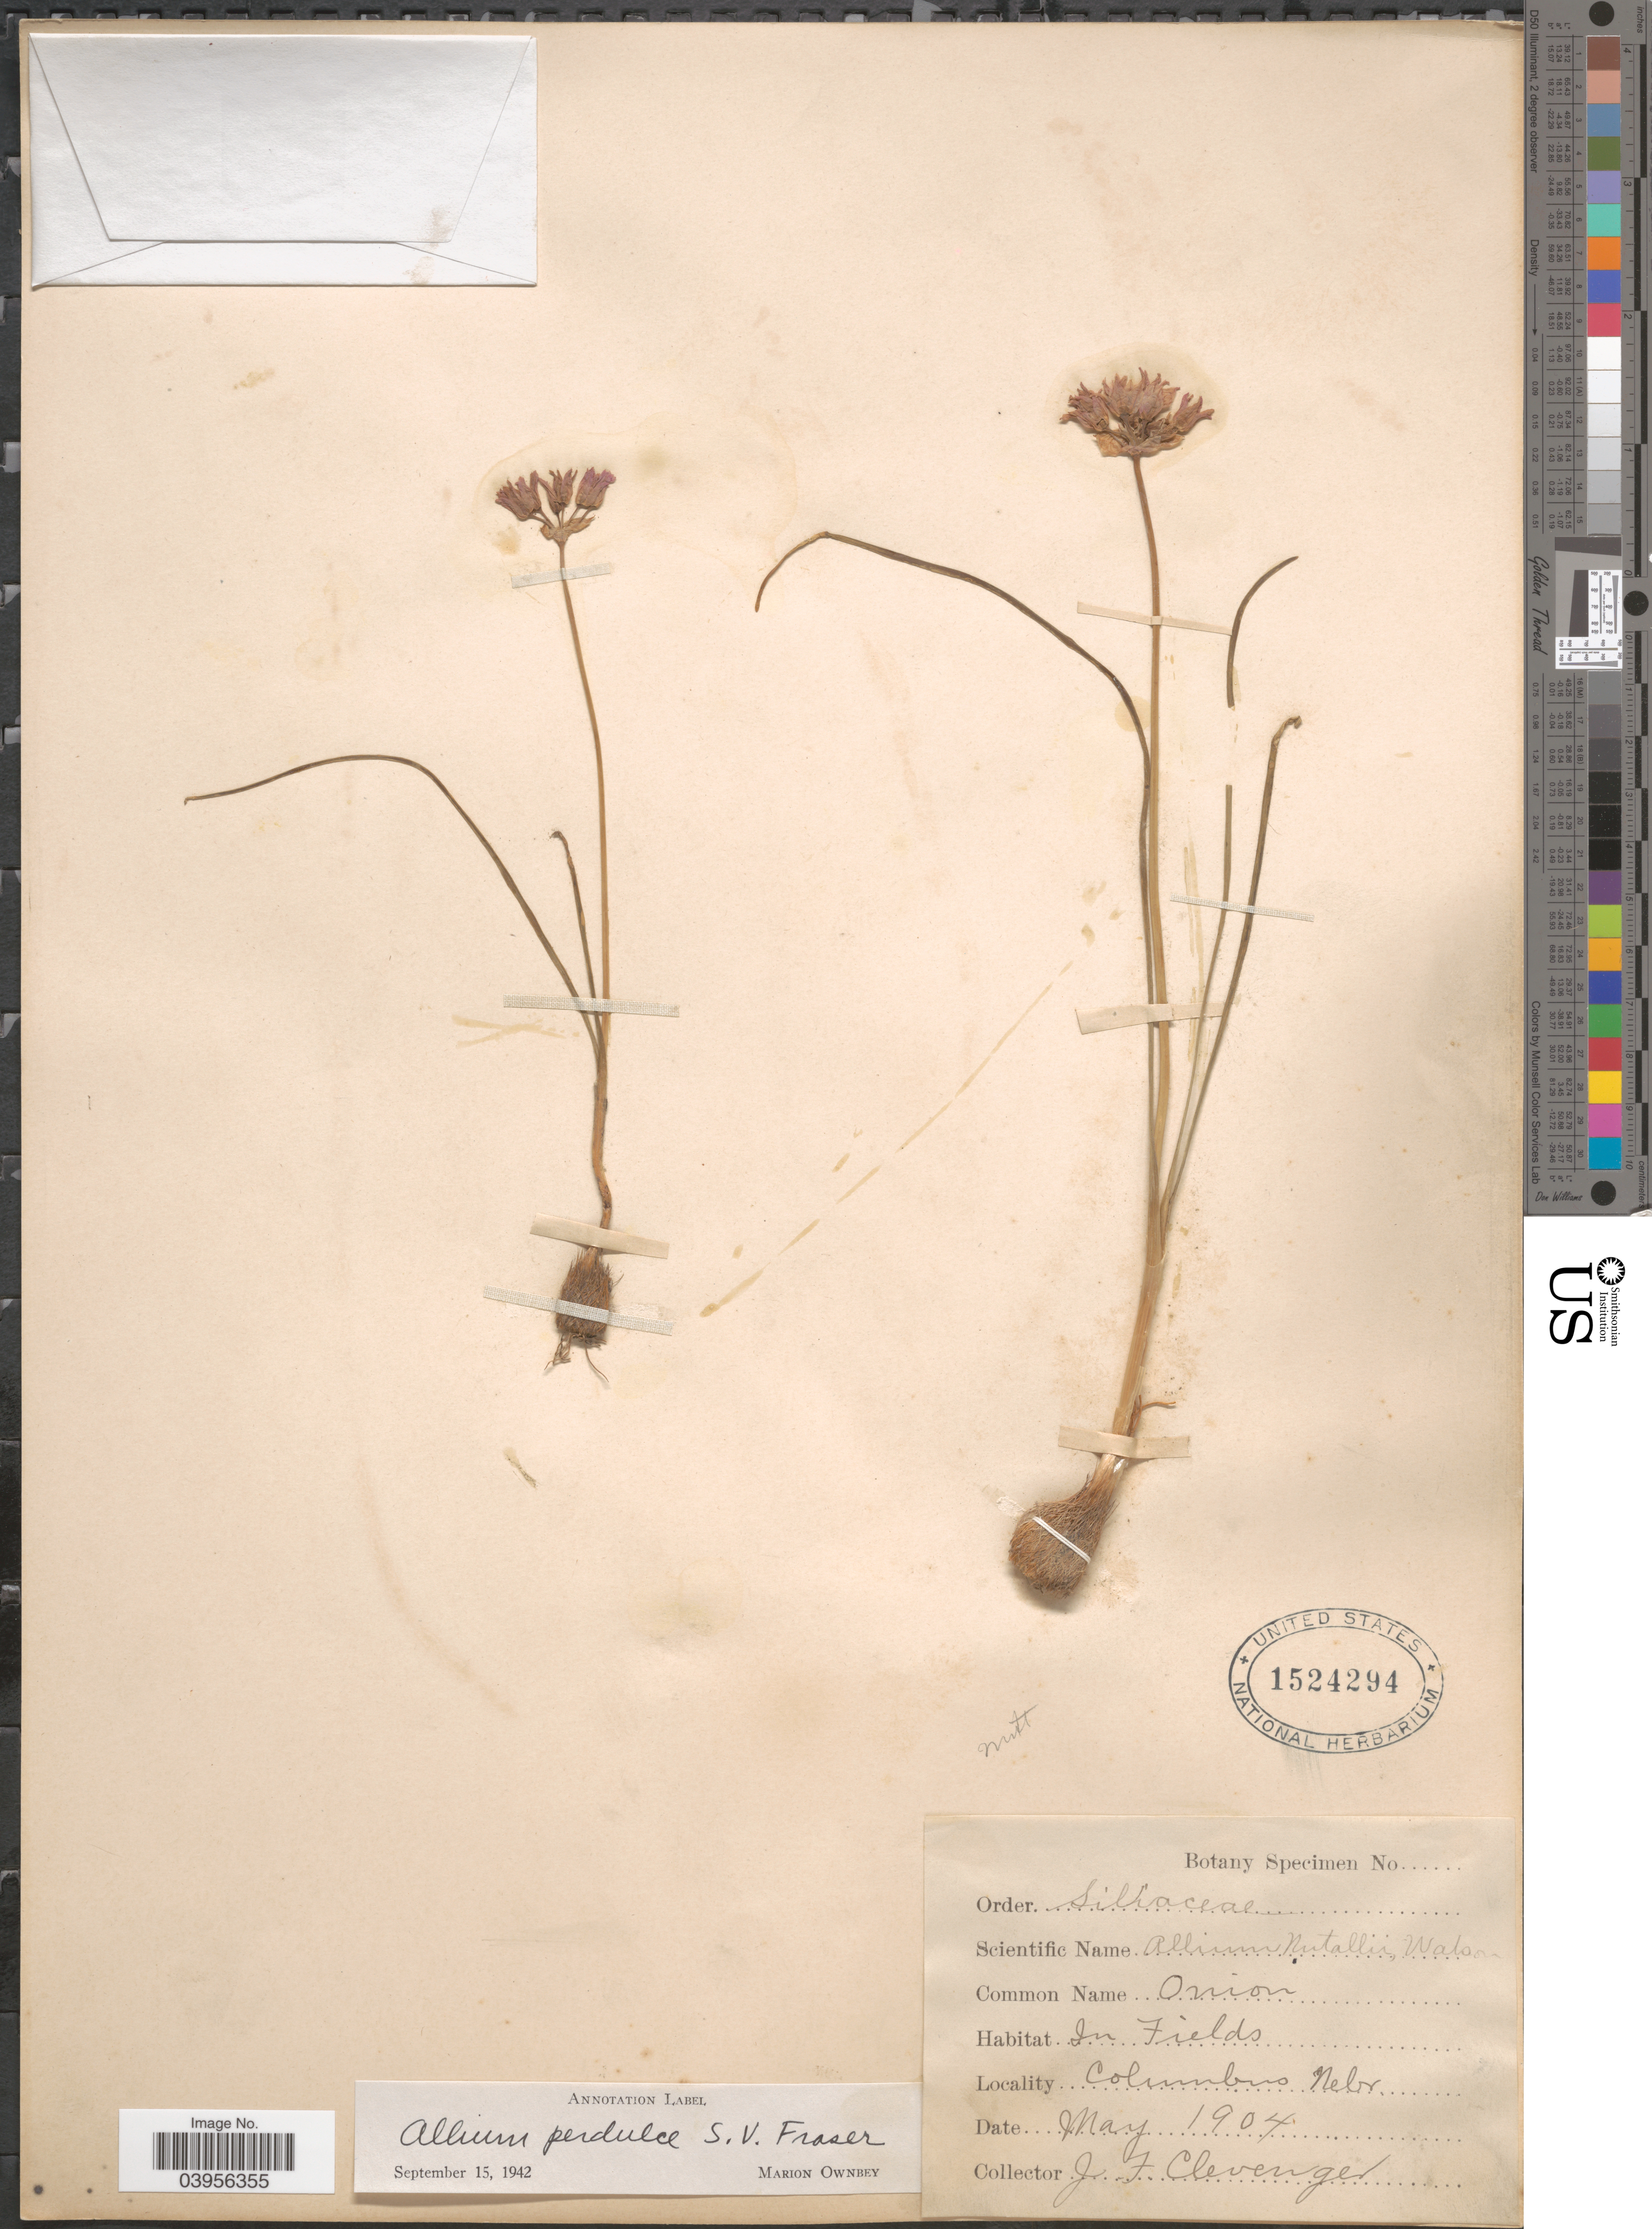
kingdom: Plantae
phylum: Tracheophyta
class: Liliopsida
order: Asparagales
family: Amaryllidaceae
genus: Allium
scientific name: Allium perdulce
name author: S.V. Fraser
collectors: J. F. Clevenger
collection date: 1904-05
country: United States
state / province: Nebraska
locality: Columbus.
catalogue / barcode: US 1524294